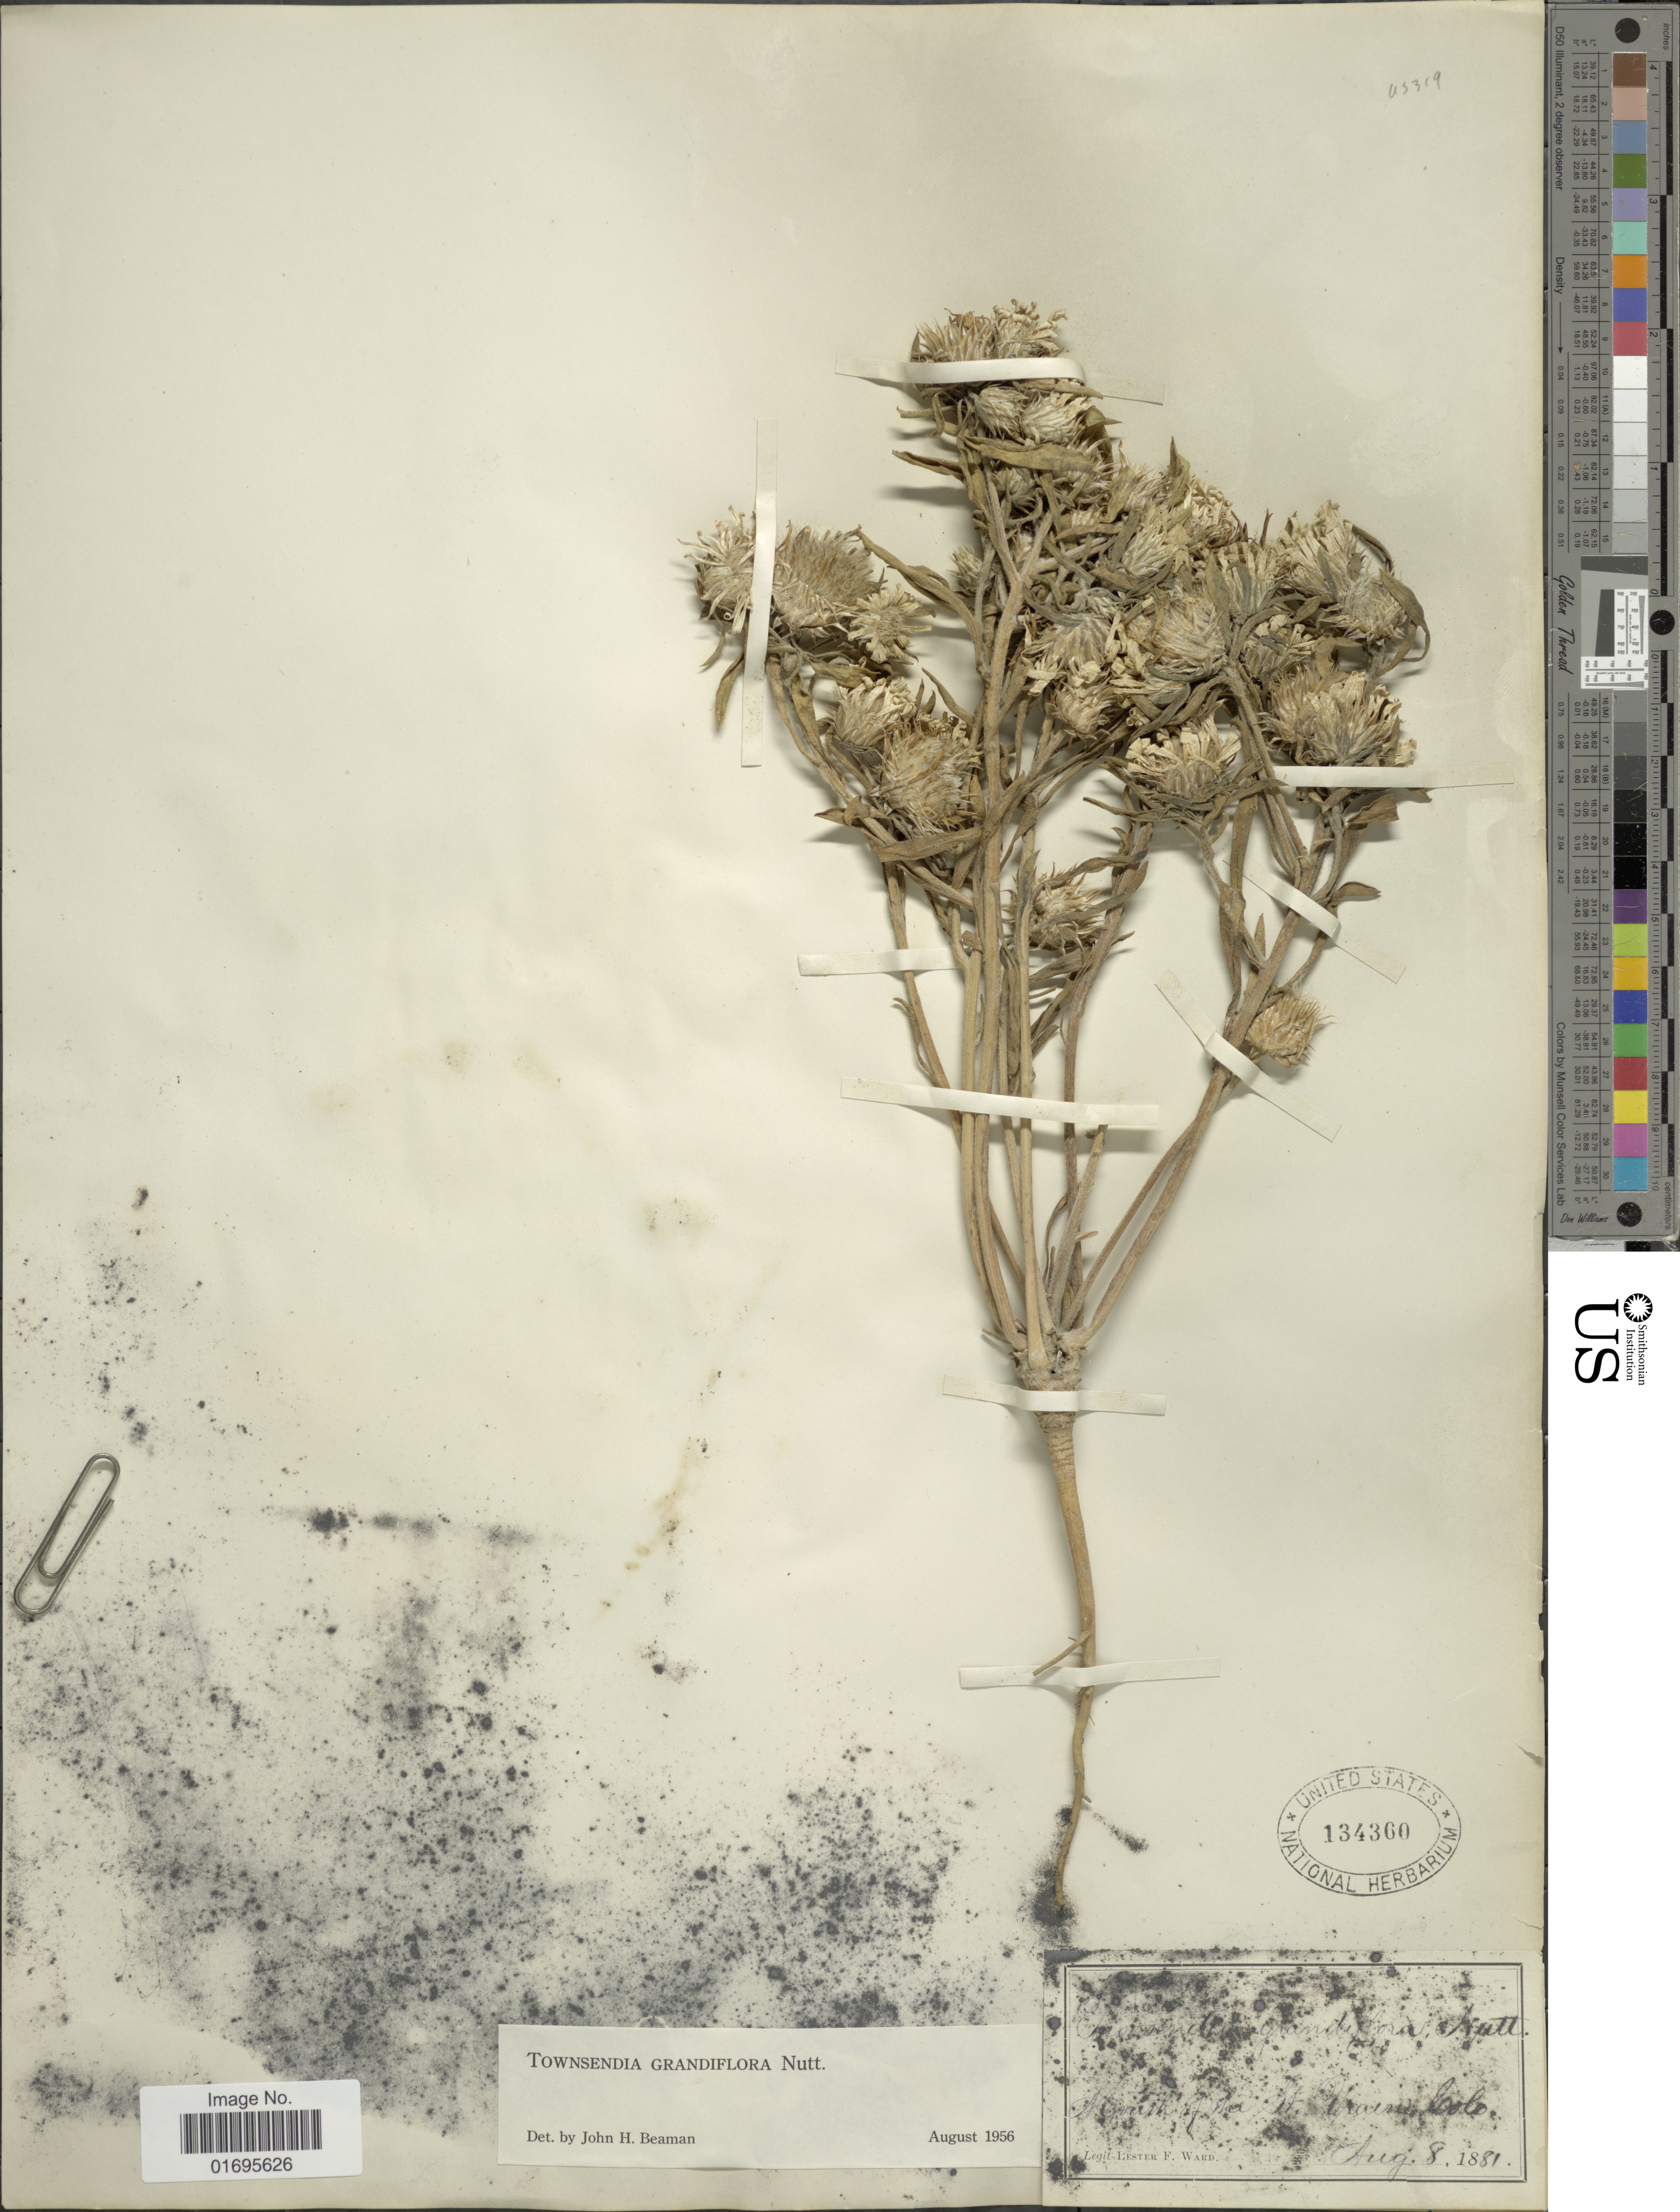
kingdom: Plantae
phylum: Tracheophyta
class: Magnoliopsida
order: Asterales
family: Asteraceae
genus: Townsendia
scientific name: Townsendia grandiflora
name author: Nutt.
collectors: L. F. Ward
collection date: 1881-08-08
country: United States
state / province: Colorado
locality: Mouth of Ft Collins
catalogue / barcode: US 134360